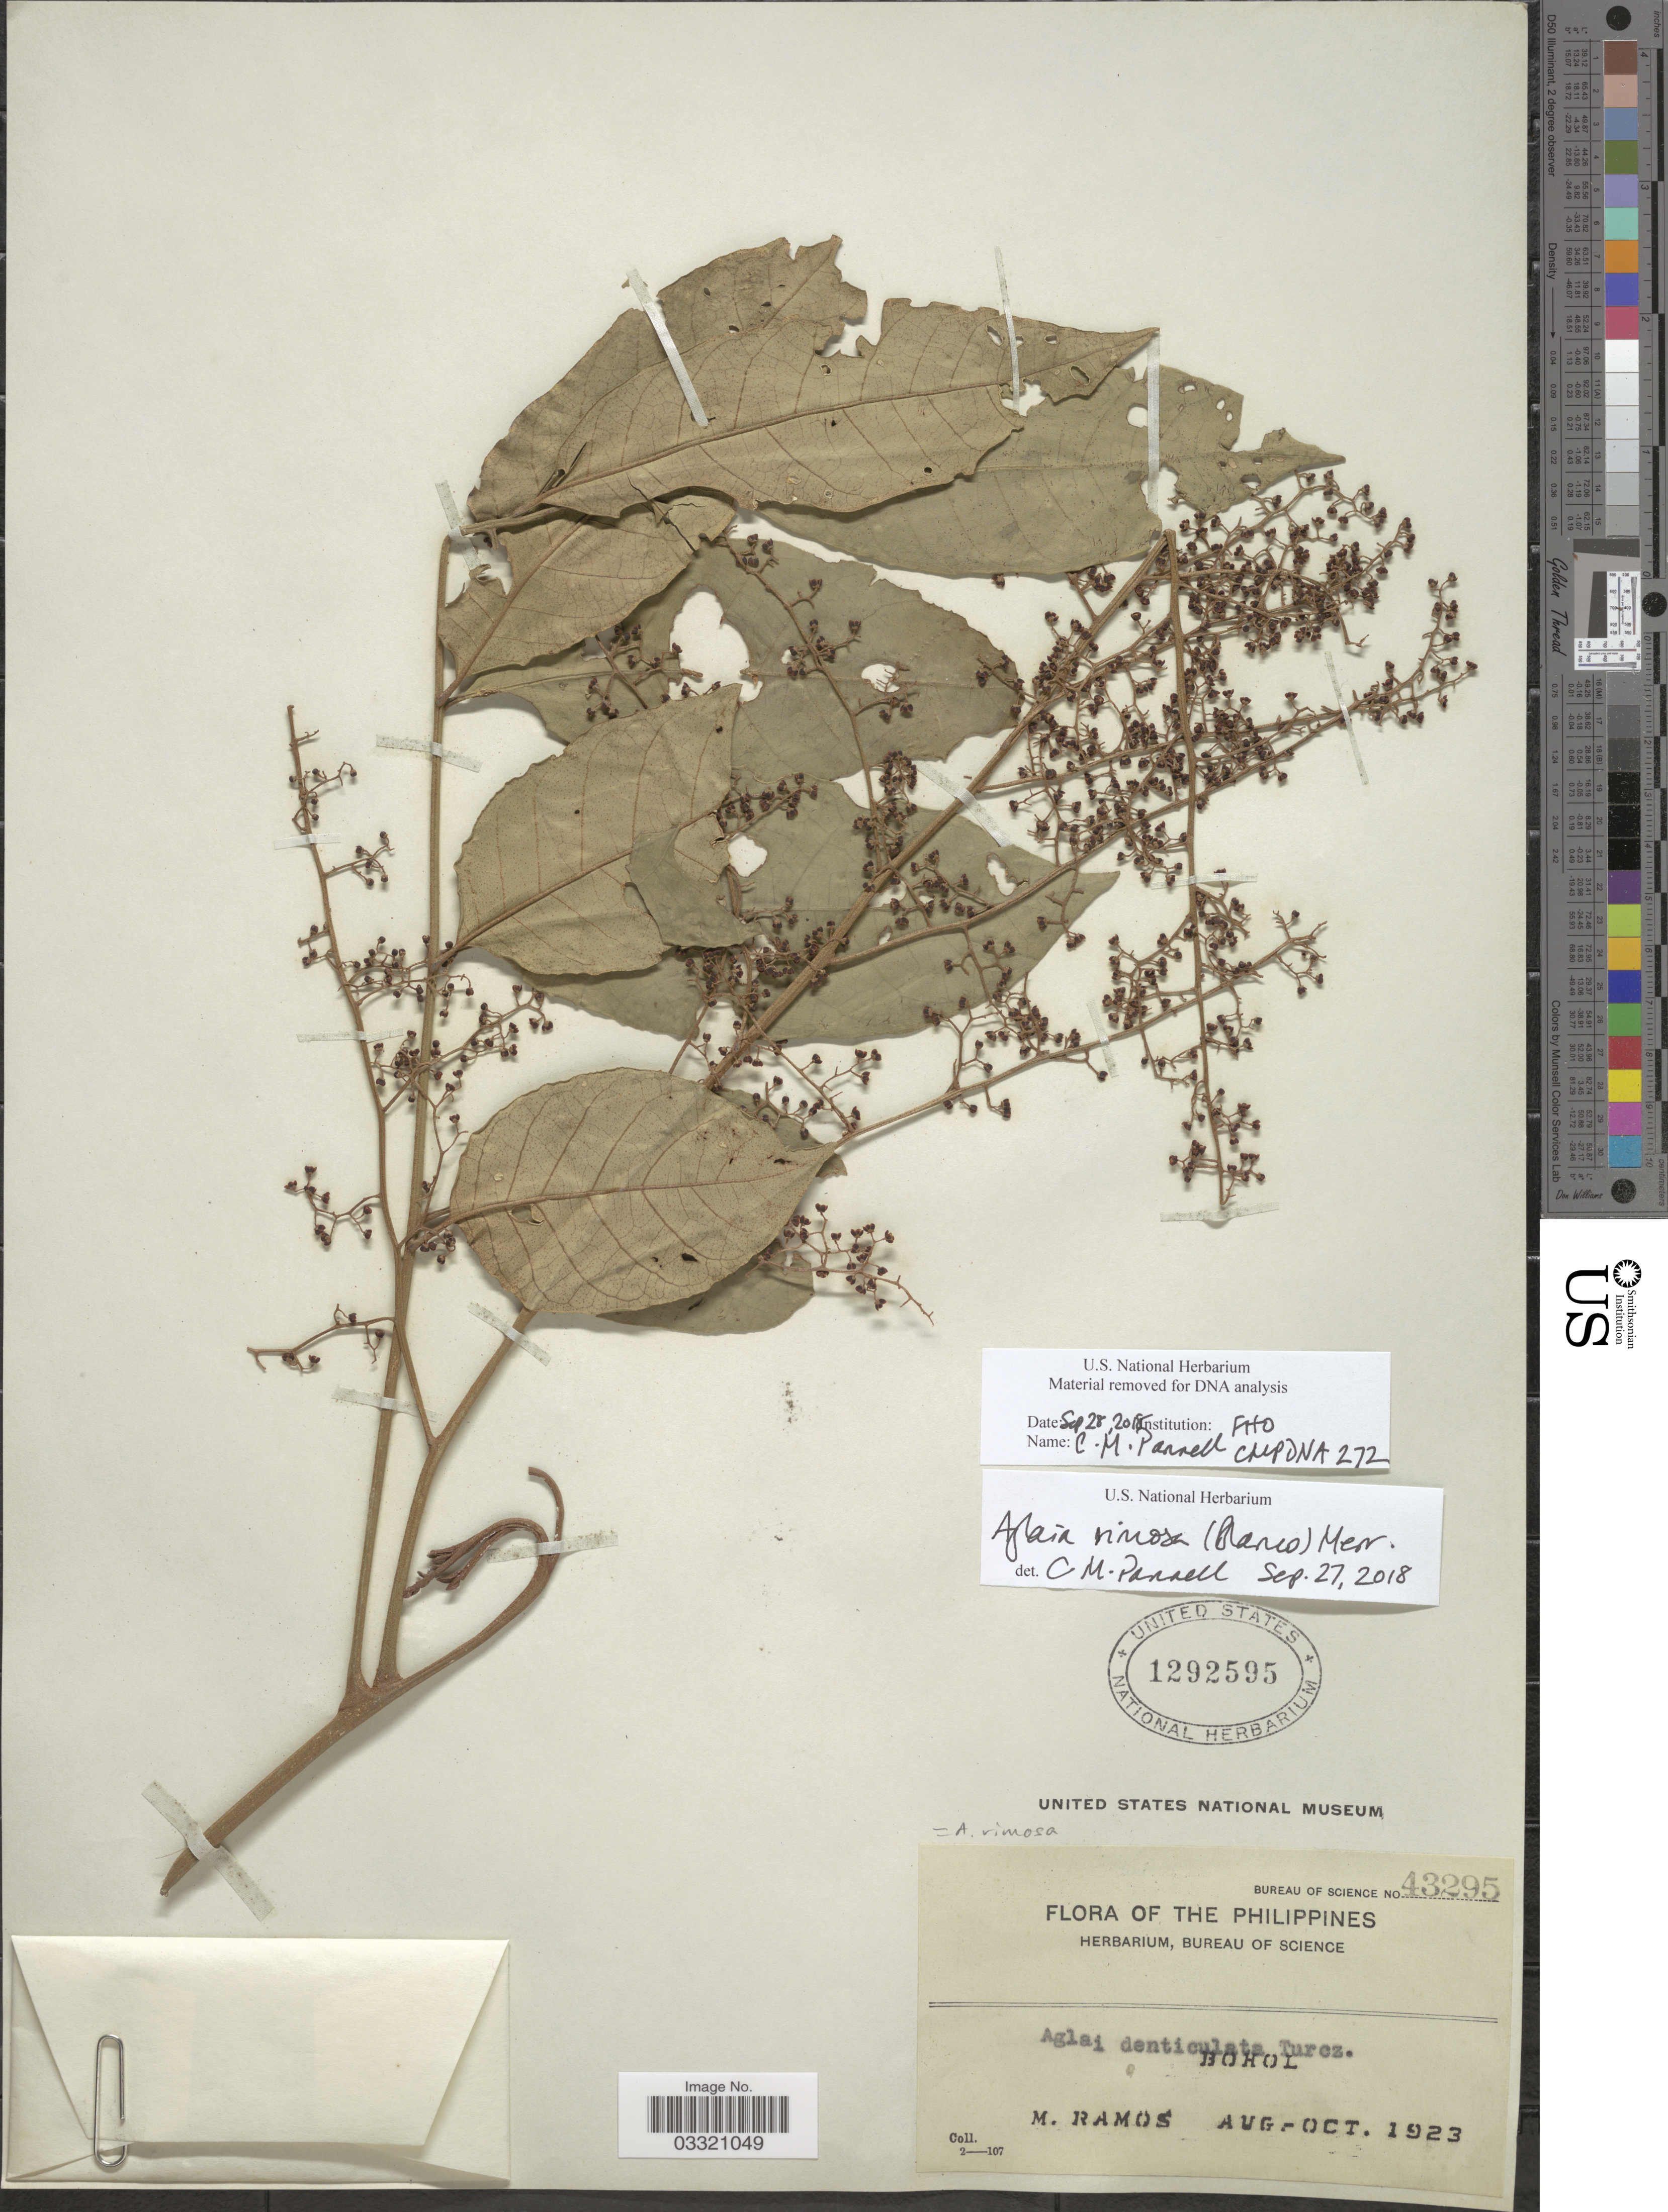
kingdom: Plantae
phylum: Tracheophyta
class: Magnoliopsida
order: Sapindales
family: Meliaceae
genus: Aglaia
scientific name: Aglaia rimosa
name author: (Blanco) Merr.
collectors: M. Ramos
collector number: Bureau of Science 43295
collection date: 1923-08/1923-10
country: Philippines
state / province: Central Visayas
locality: Bohol.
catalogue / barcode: US 1292595